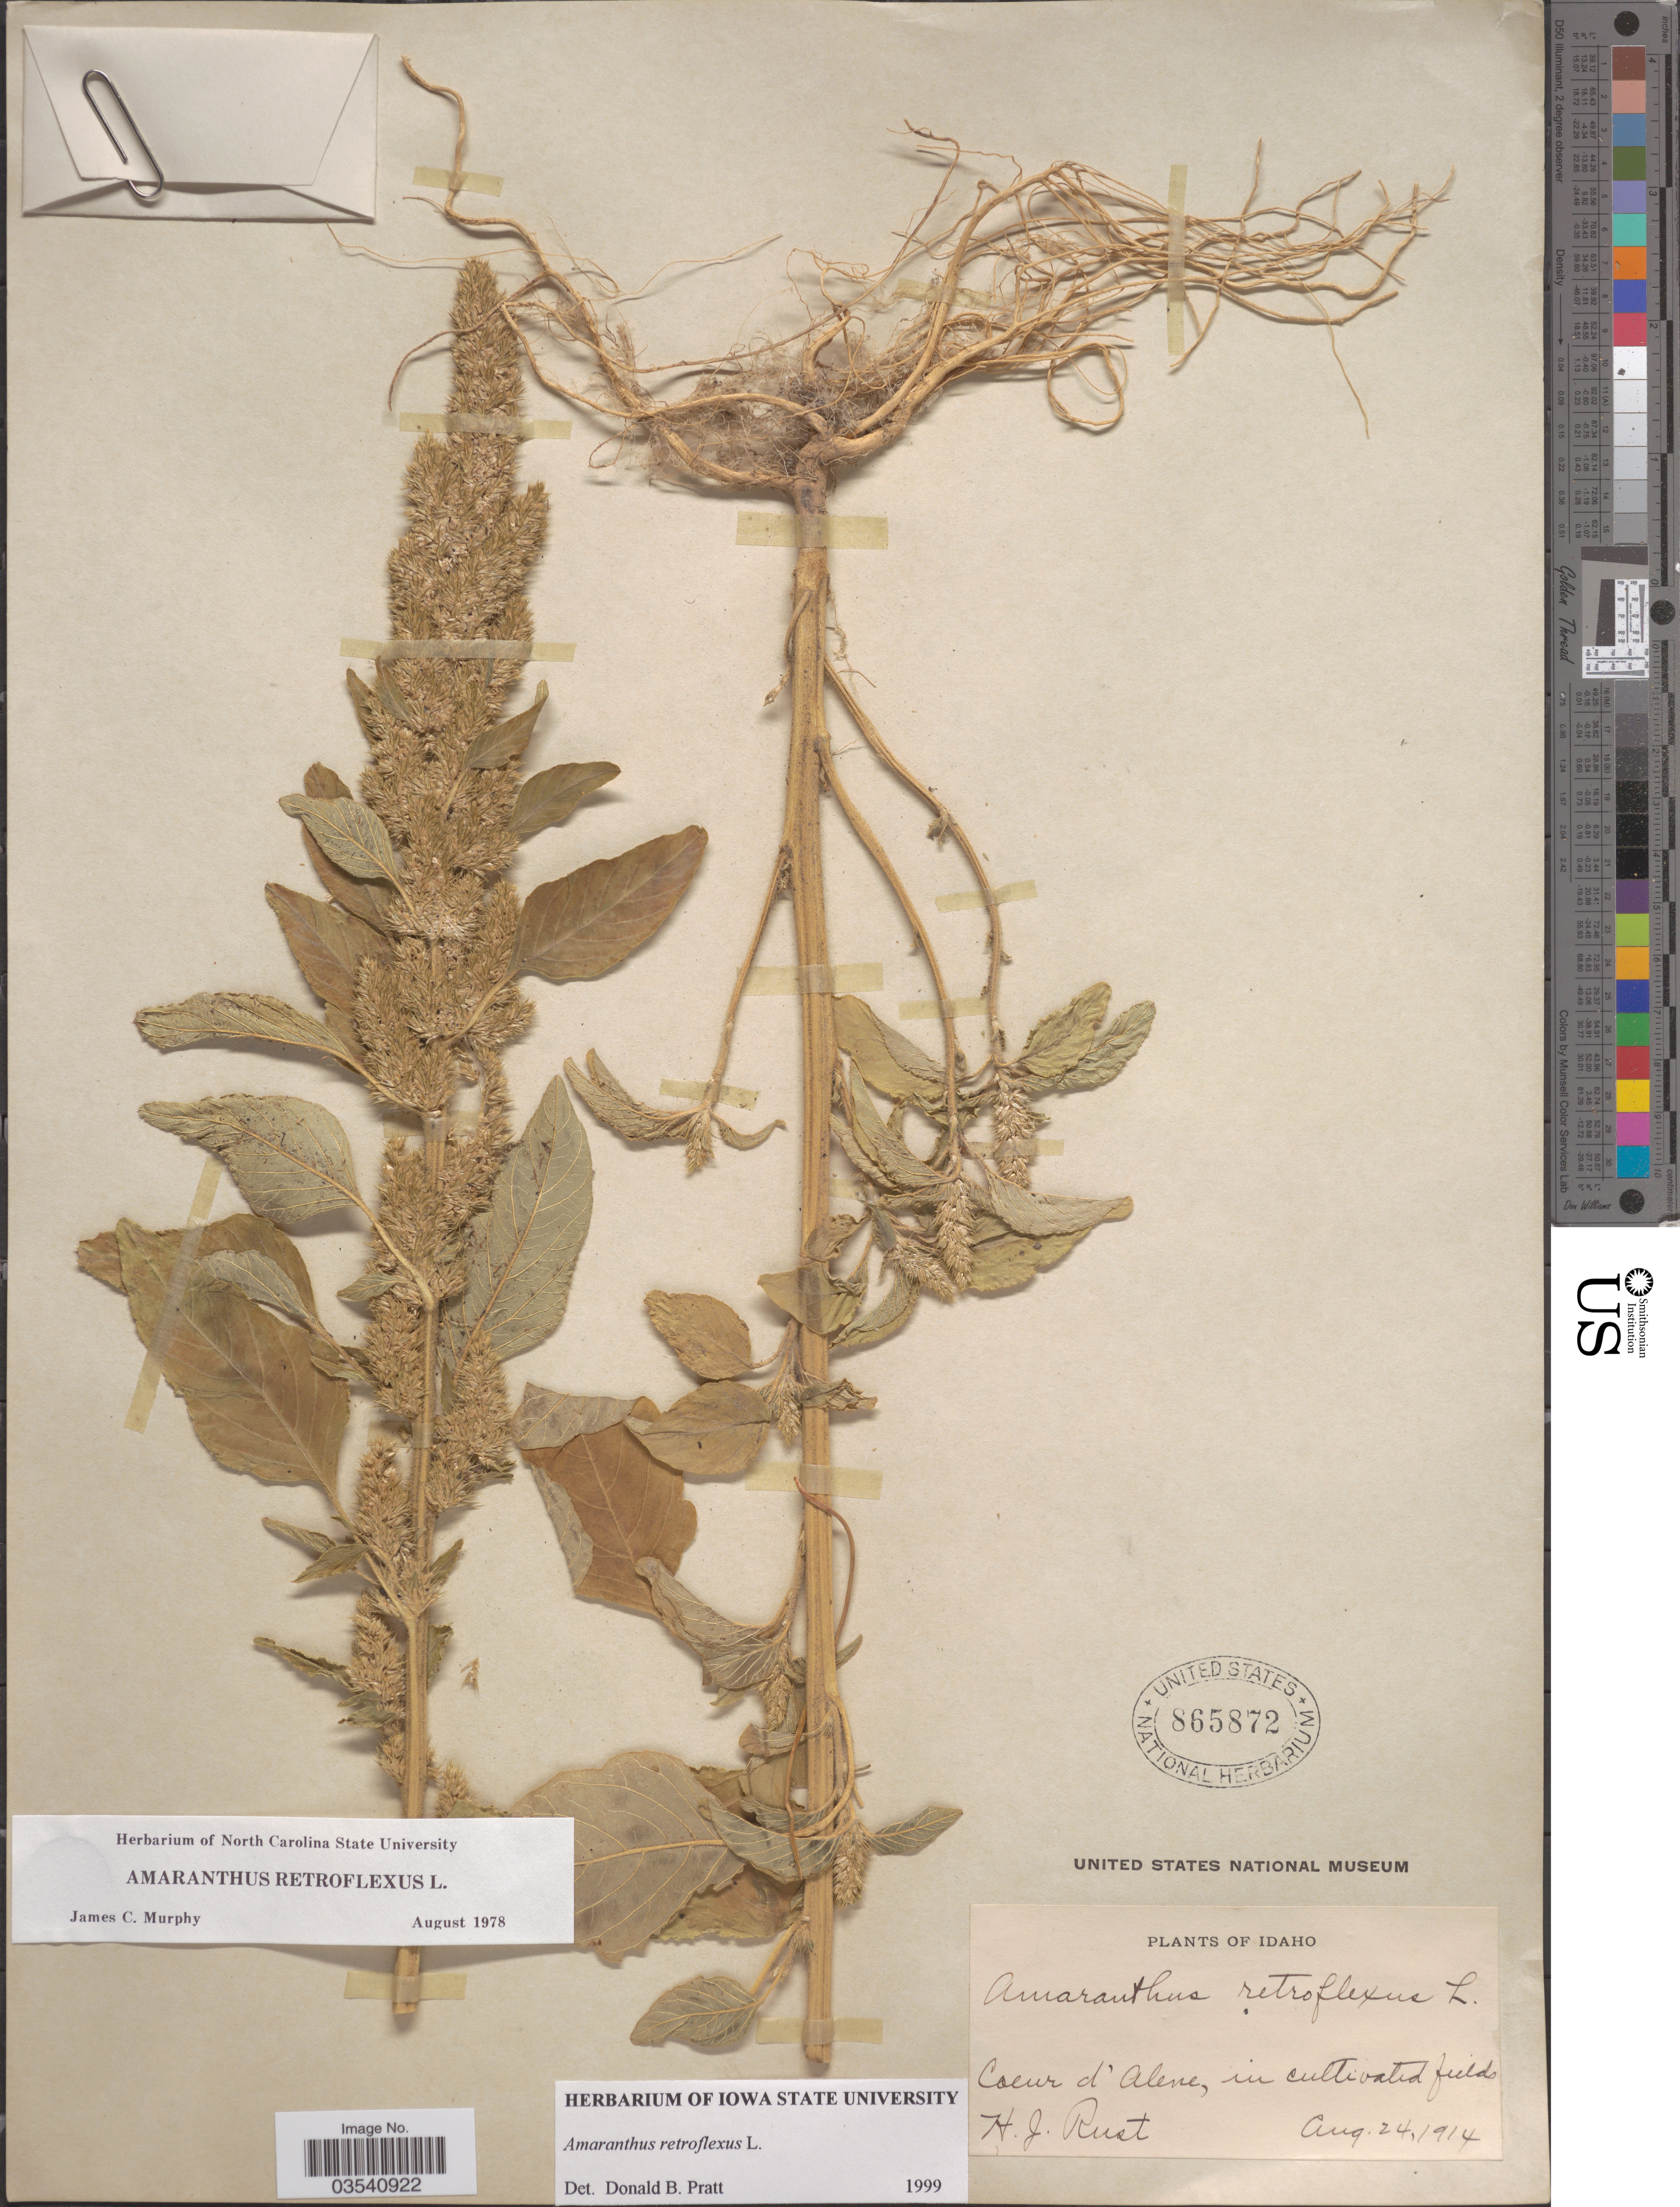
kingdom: Plantae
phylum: Tracheophyta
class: Magnoliopsida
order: Caryophyllales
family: Amaranthaceae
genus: Amaranthus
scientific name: Amaranthus retroflexus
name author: L.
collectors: H. J. Rust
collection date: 1914-08-24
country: United States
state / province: Idaho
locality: Coeur d'Alene.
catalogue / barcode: US 865872